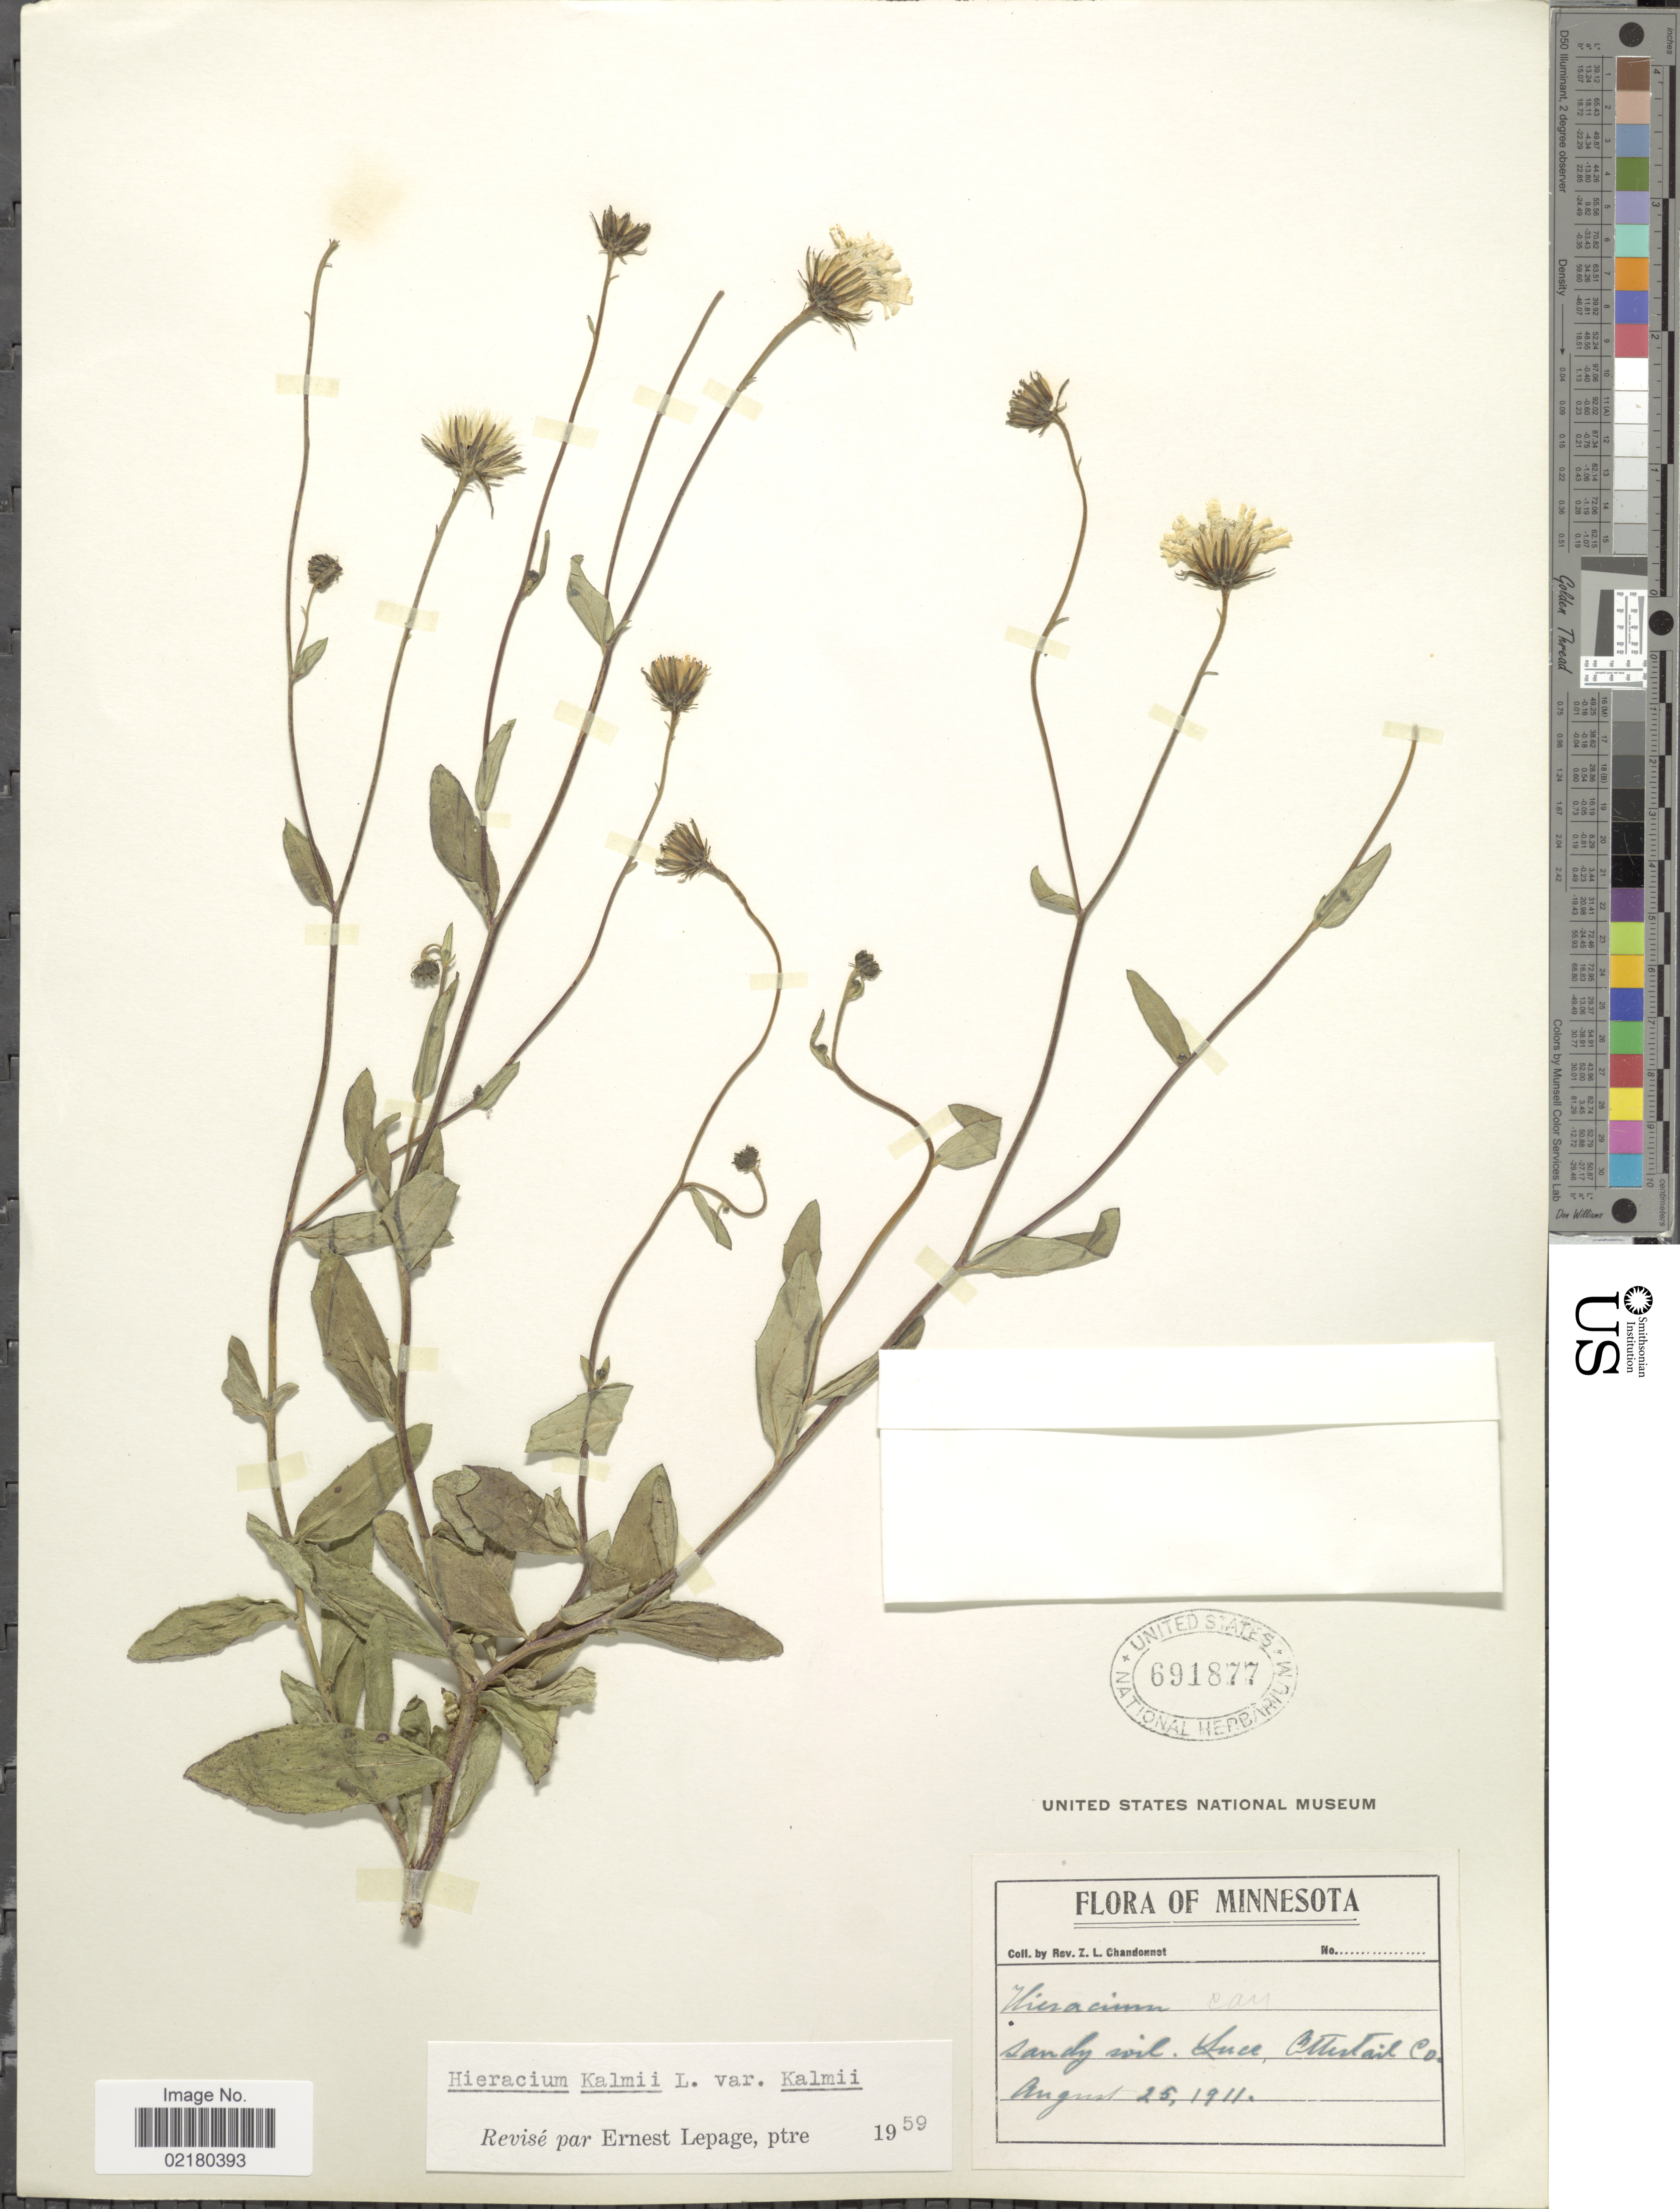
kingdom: Plantae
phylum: Tracheophyta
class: Magnoliopsida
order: Asterales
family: Asteraceae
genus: Hieracium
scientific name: Hieracium umbellatum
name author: L.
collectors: Z. Chandonnet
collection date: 1911-08-25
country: United States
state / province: Minnesota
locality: Sandy soil, Luce, Ottertail Co.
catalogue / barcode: US 691877